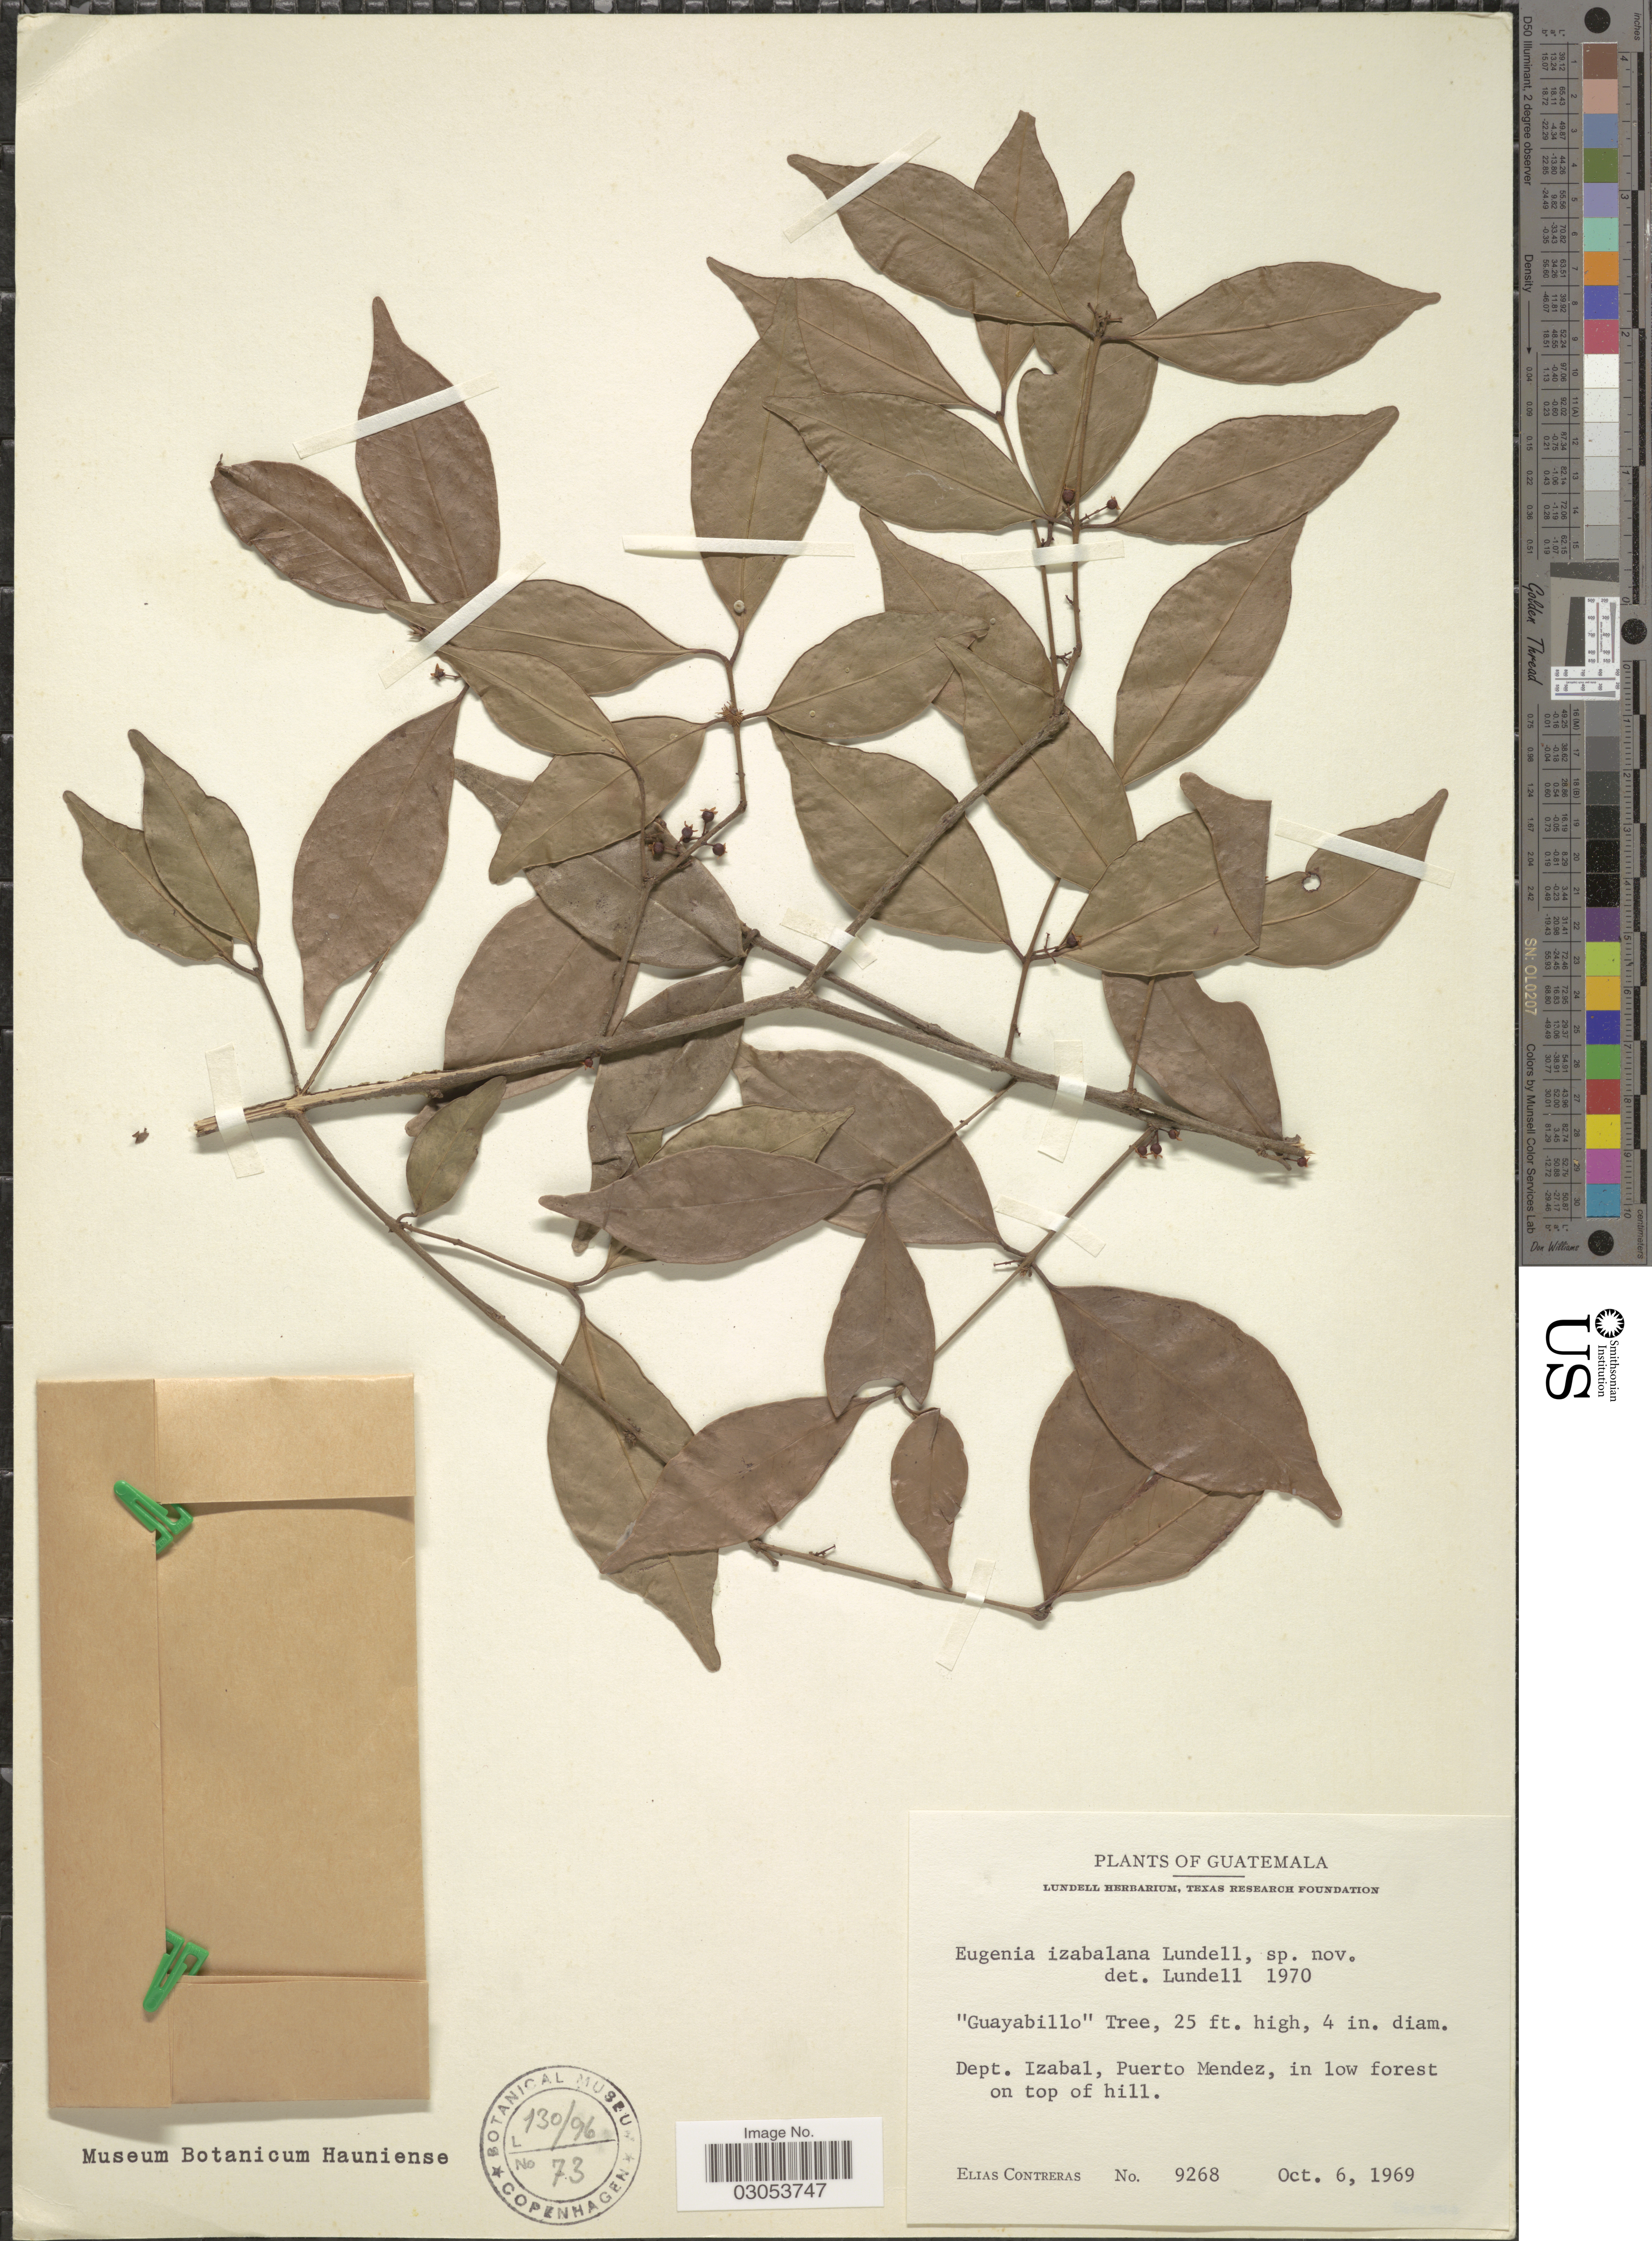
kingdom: Plantae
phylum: Tracheophyta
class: Magnoliopsida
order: Myrtales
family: Myrtaceae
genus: Eugenia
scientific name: Eugenia izabalana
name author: Lundell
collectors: E. Contreras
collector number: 9268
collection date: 1969-10-06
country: Guatemala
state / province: Izabal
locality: Dept. Izabal, Puerto Mendez, in low forest on top of hill.